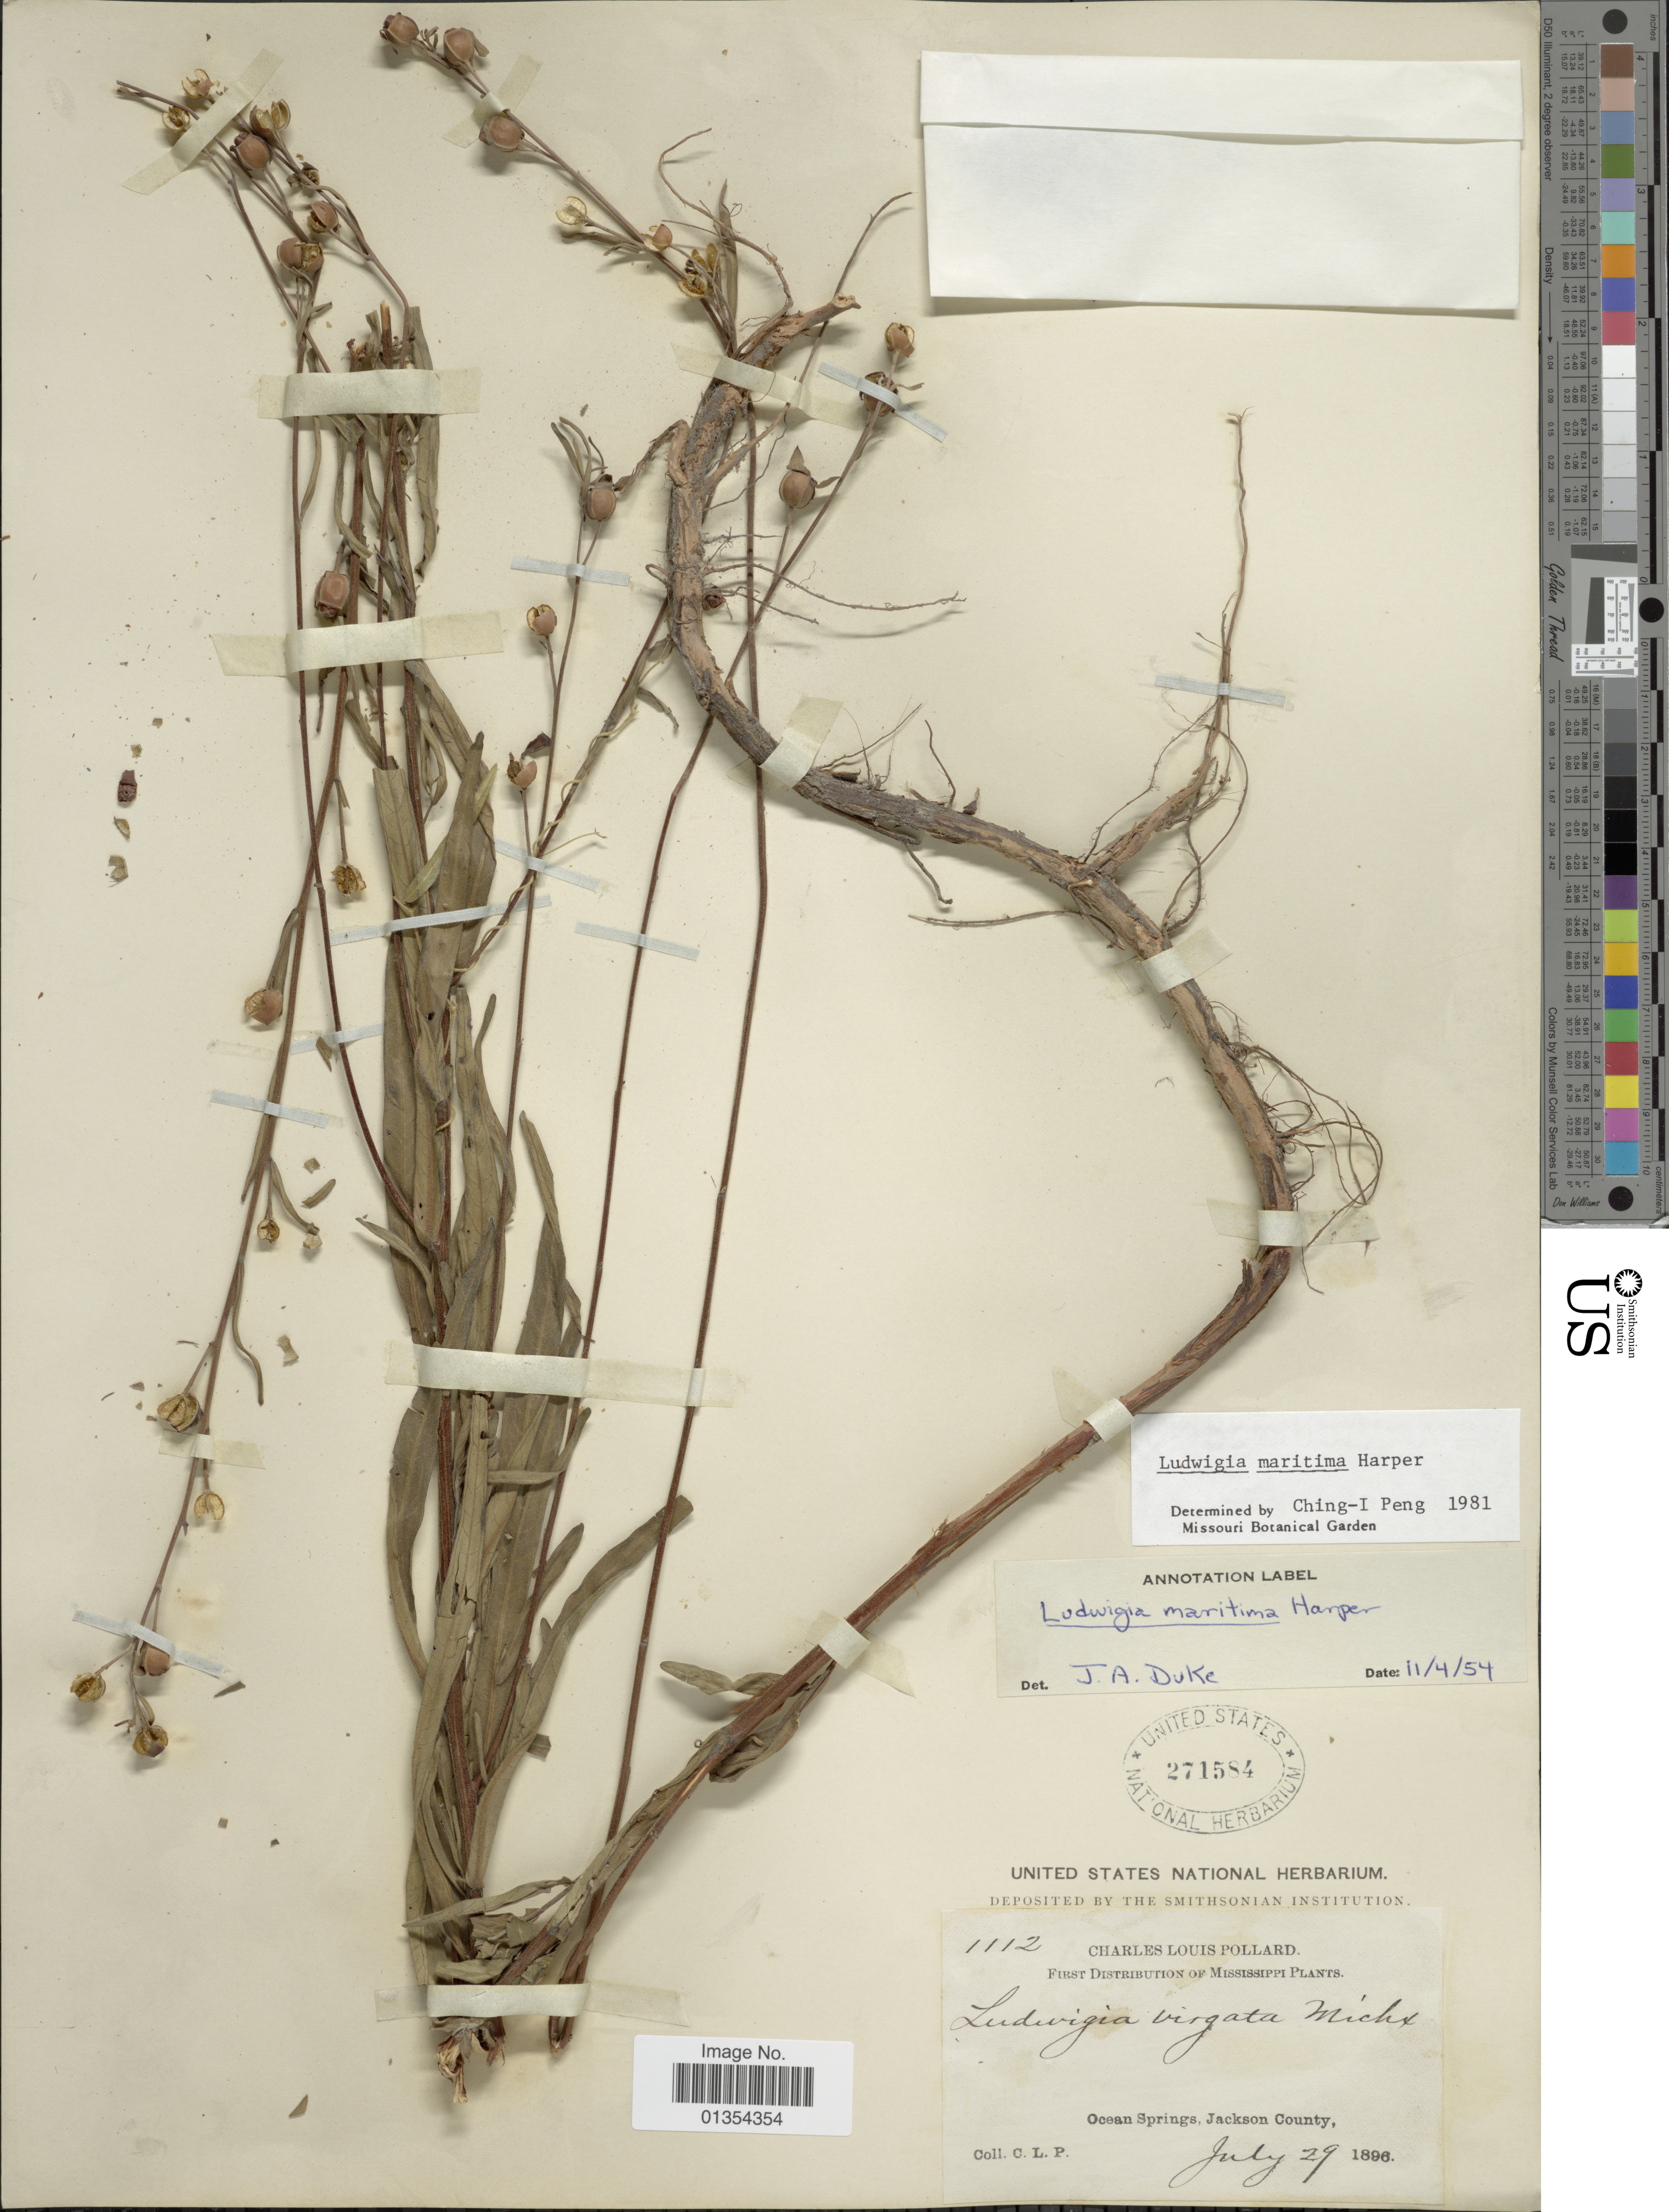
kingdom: Plantae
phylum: Tracheophyta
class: Magnoliopsida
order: Myrtales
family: Onagraceae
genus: Ludwigia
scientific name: Ludwigia maritima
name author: R.M. Harper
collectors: C. L. Pollard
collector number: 1112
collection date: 1896-07-29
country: United States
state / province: Mississippi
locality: Ocean Springs, Jackson County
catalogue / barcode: US 271584